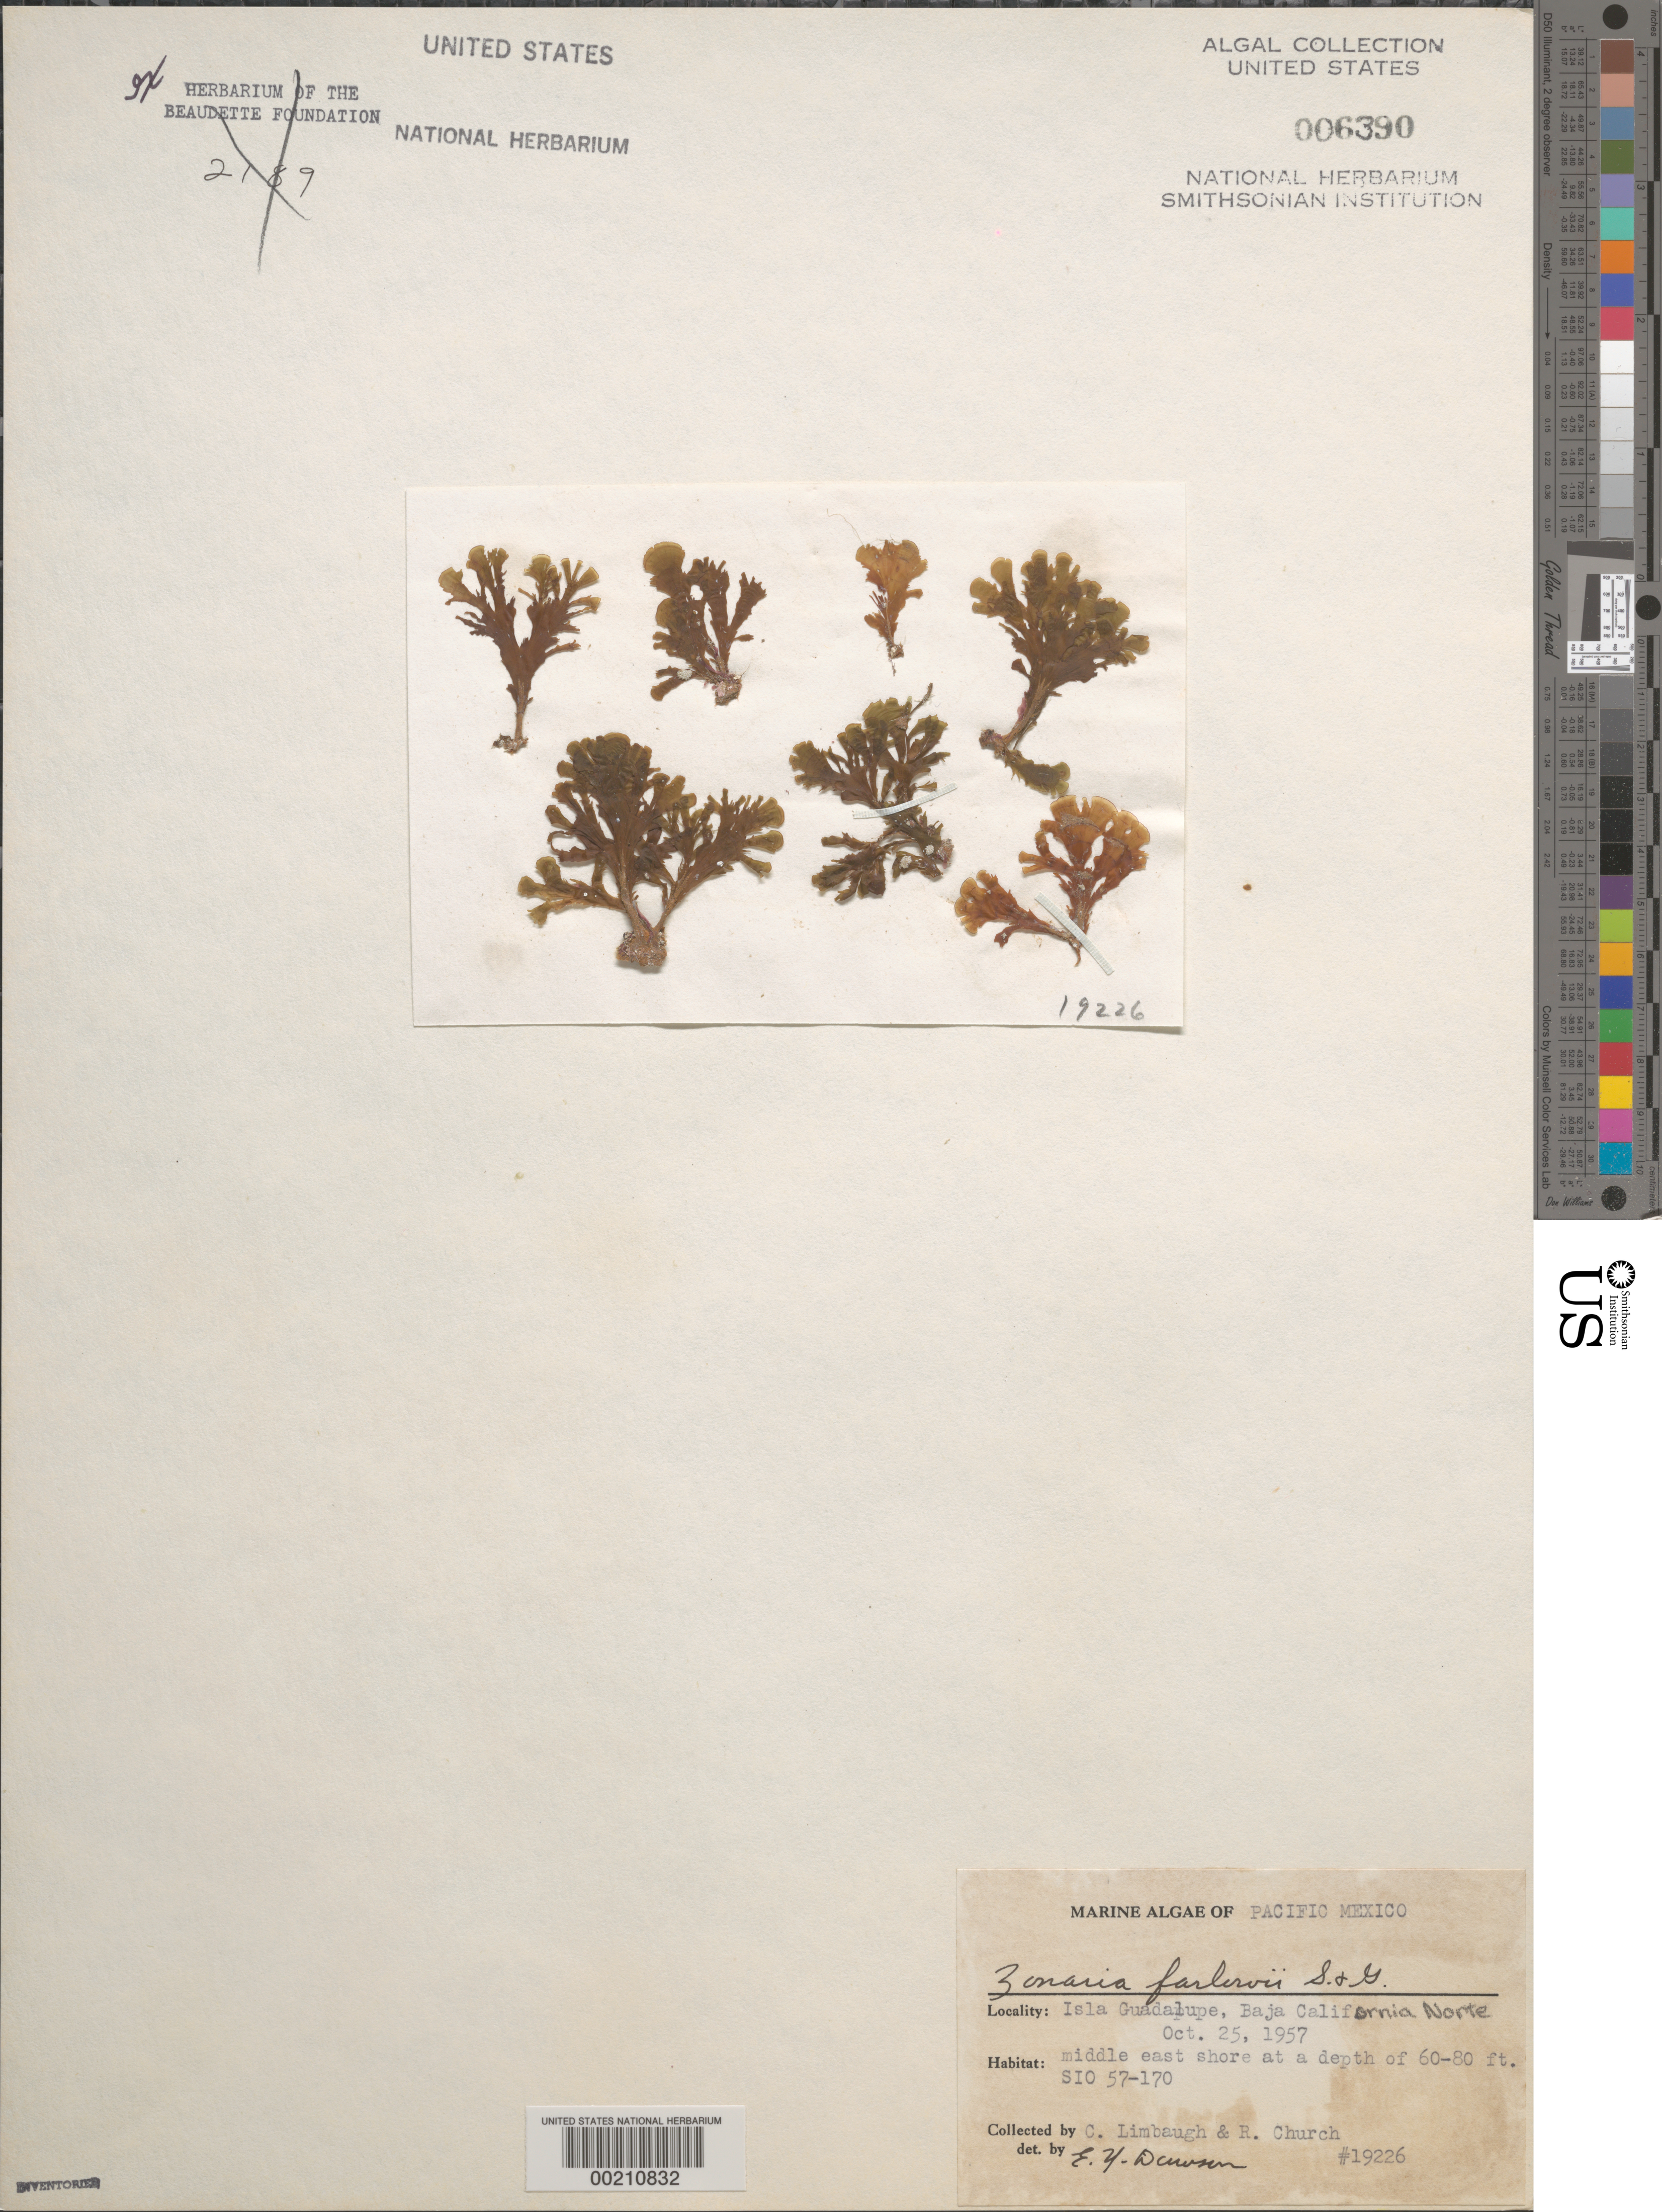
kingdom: Chromista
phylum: Ochrophyta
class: Phaeophyceae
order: Dictyotales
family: Dictyotaceae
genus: Zonaria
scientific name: Zonaria farlowii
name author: Setch. & N.L. Gardner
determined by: Dawson, E. Y.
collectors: C. Limbaugh & R. Church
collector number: EYD 19226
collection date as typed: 25 Oct 1957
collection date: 1957-10-25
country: Mexico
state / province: Baja California Norte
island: Isla Guadalupe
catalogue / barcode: US 6390